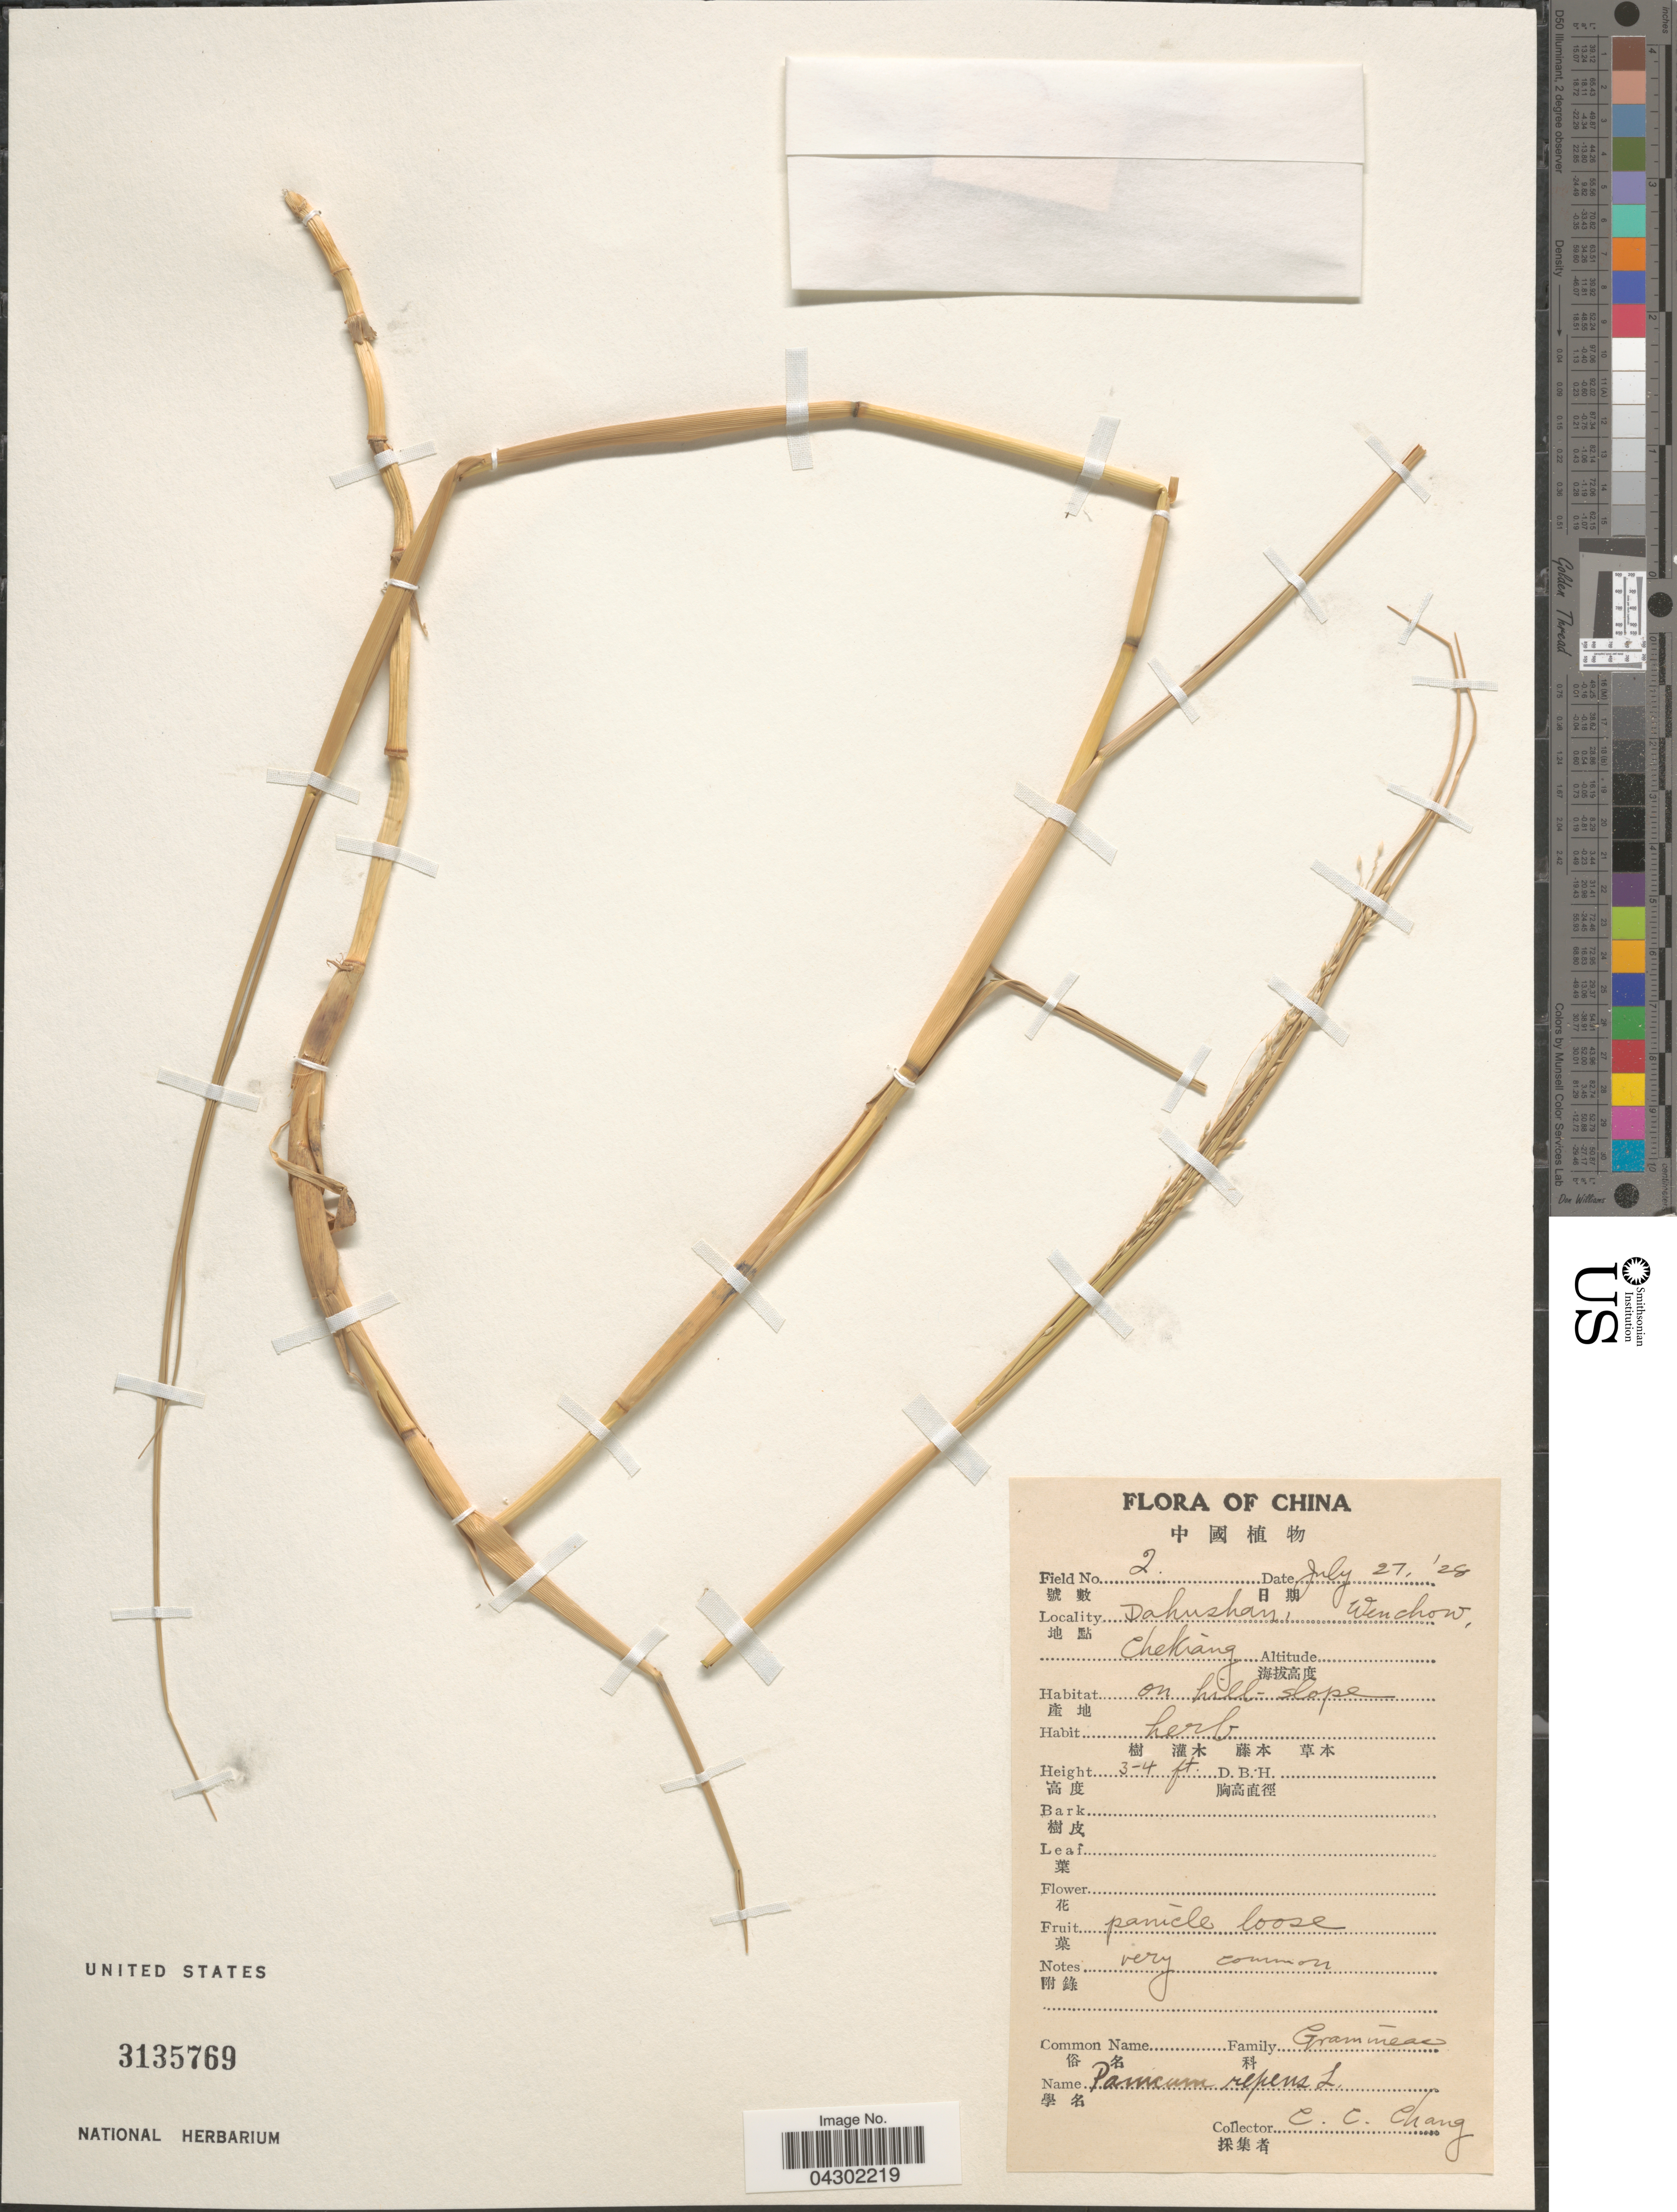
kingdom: Plantae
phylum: Tracheophyta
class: Liliopsida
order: Poales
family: Poaceae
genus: Panicum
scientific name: Panicum repens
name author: L.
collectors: C. C. Chang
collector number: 2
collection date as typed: Transcribed d/m/y: 27/7/28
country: China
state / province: Zhejiang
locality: Dahushan, Wenchow, Chekiang.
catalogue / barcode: US 3135769